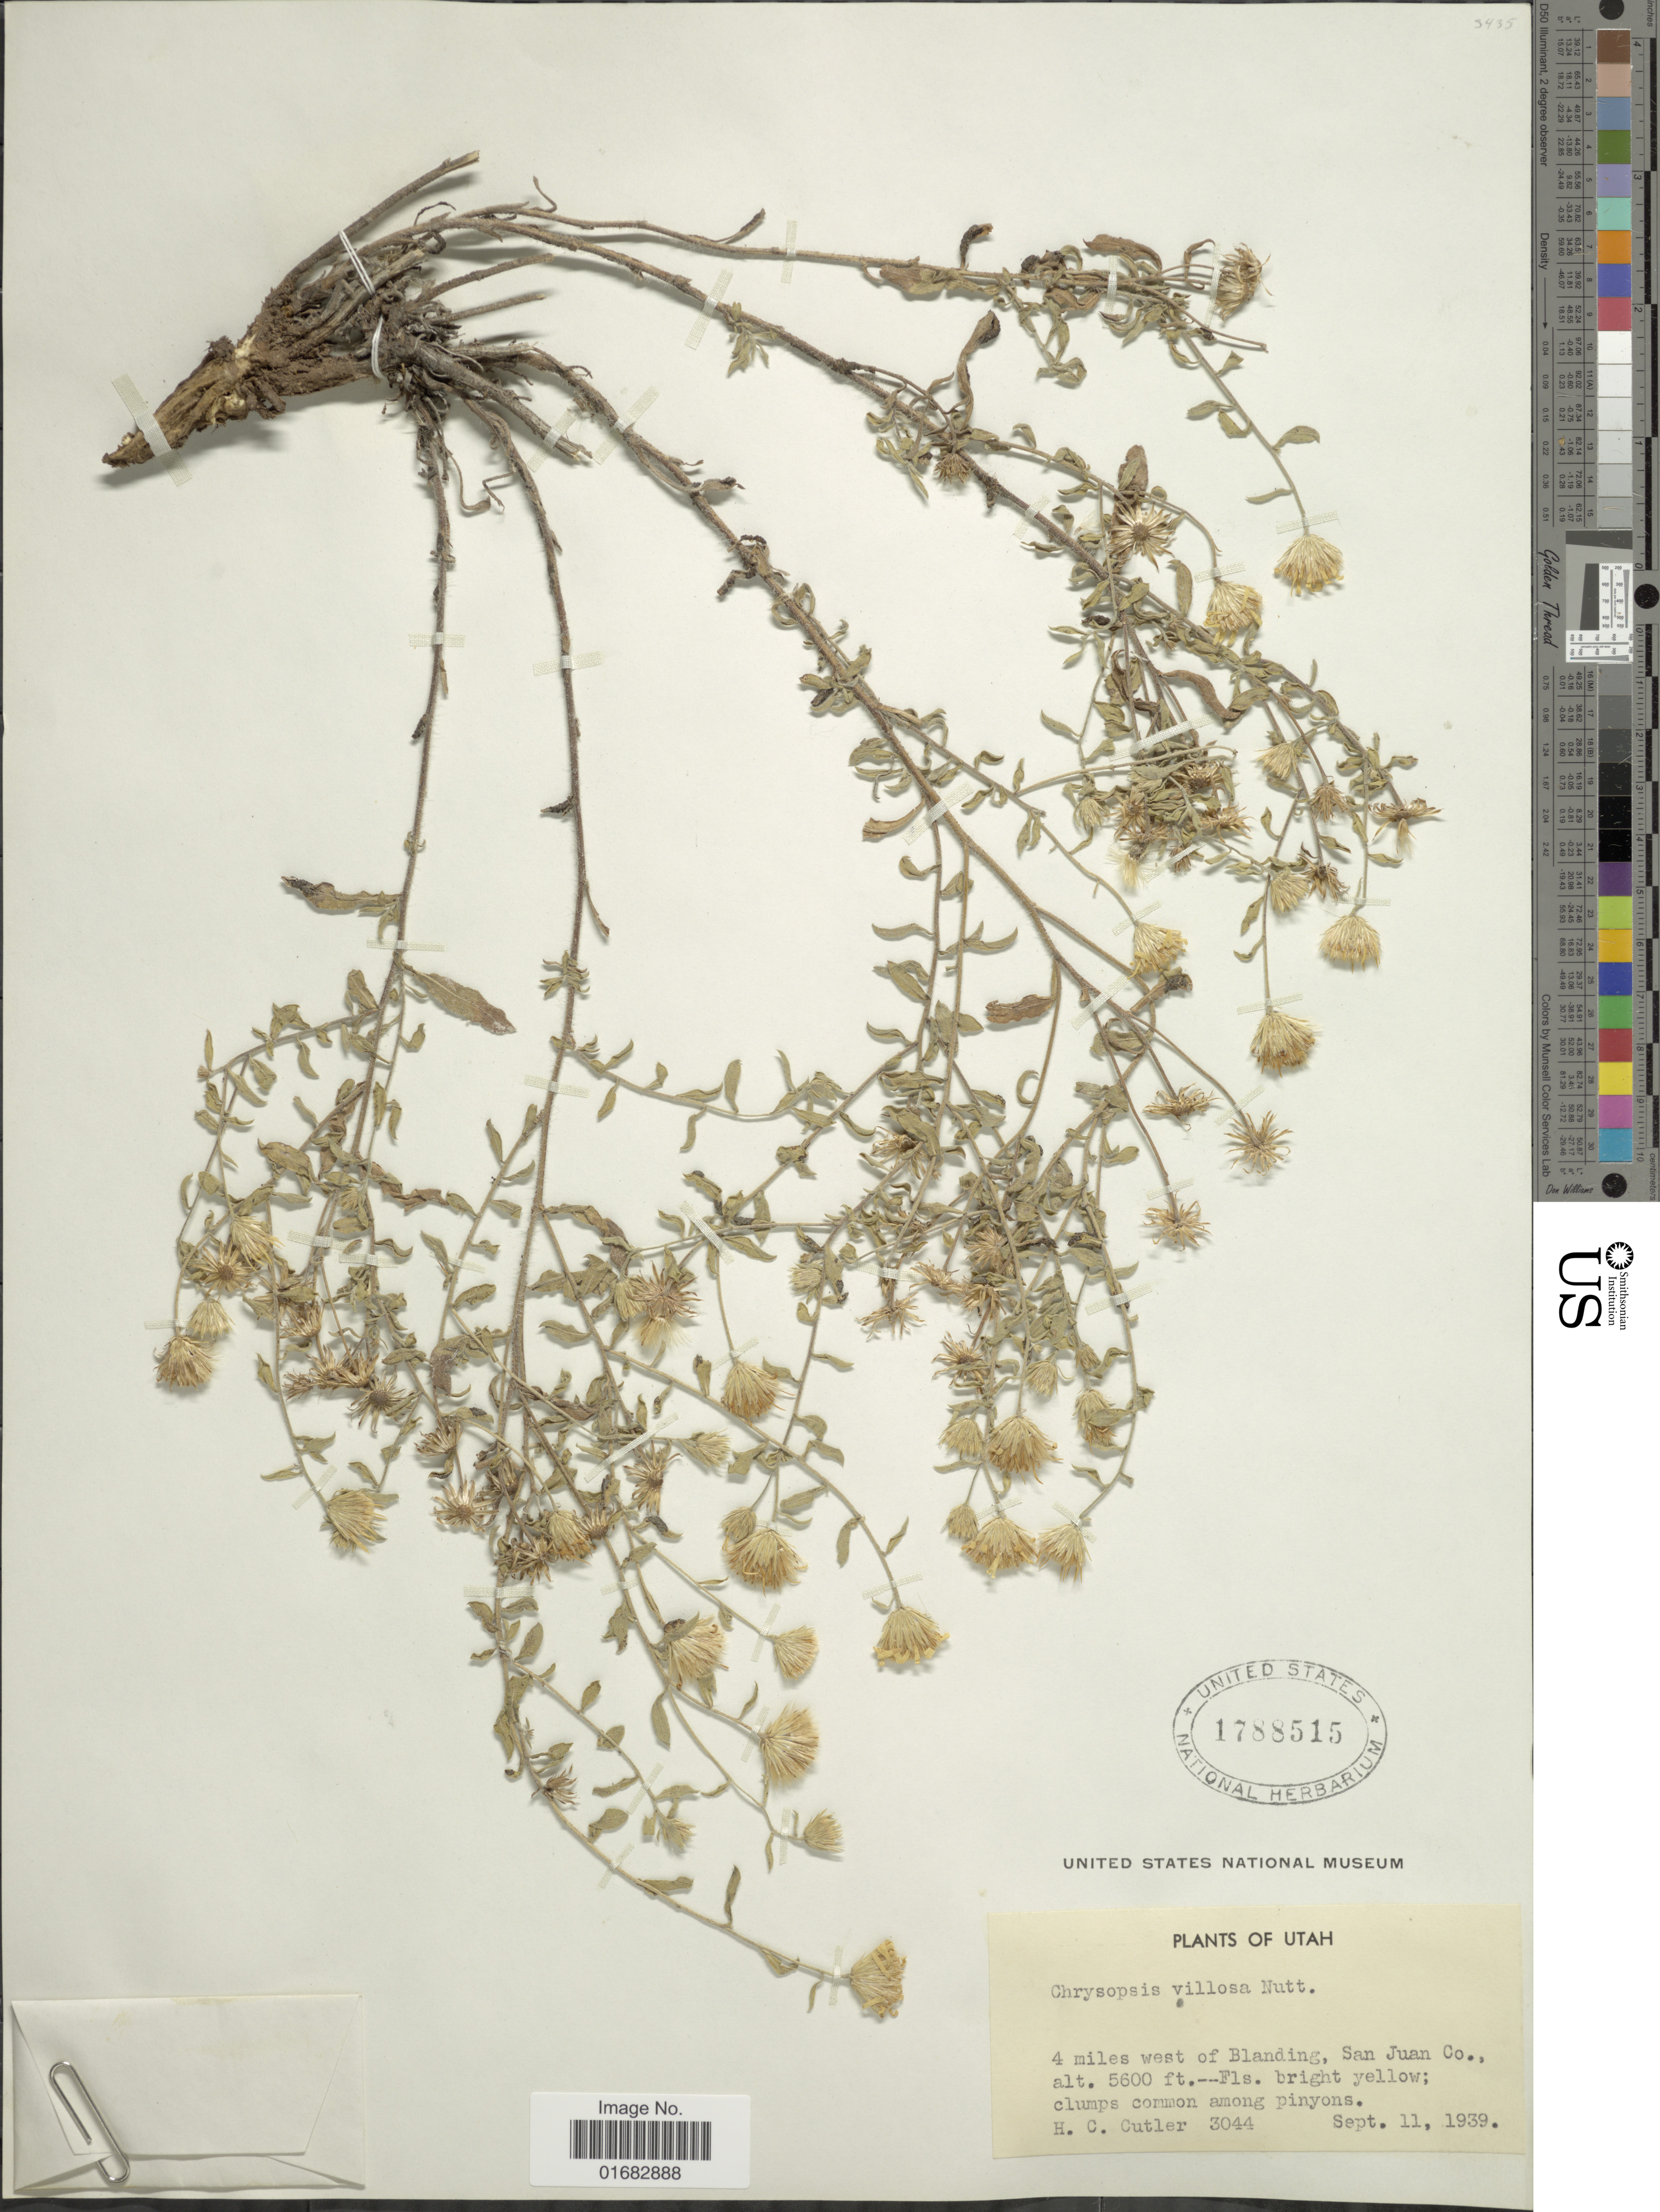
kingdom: Plantae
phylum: Tracheophyta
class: Magnoliopsida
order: Asterales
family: Asteraceae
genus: Heterotheca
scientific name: Heterotheca villosa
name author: (Pursh) Shinners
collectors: H. C. Cutler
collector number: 3044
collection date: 1939-09-11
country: United States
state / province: Utah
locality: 4 miles west of Blanding, San Juan Co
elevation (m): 1707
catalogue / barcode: US 1788515